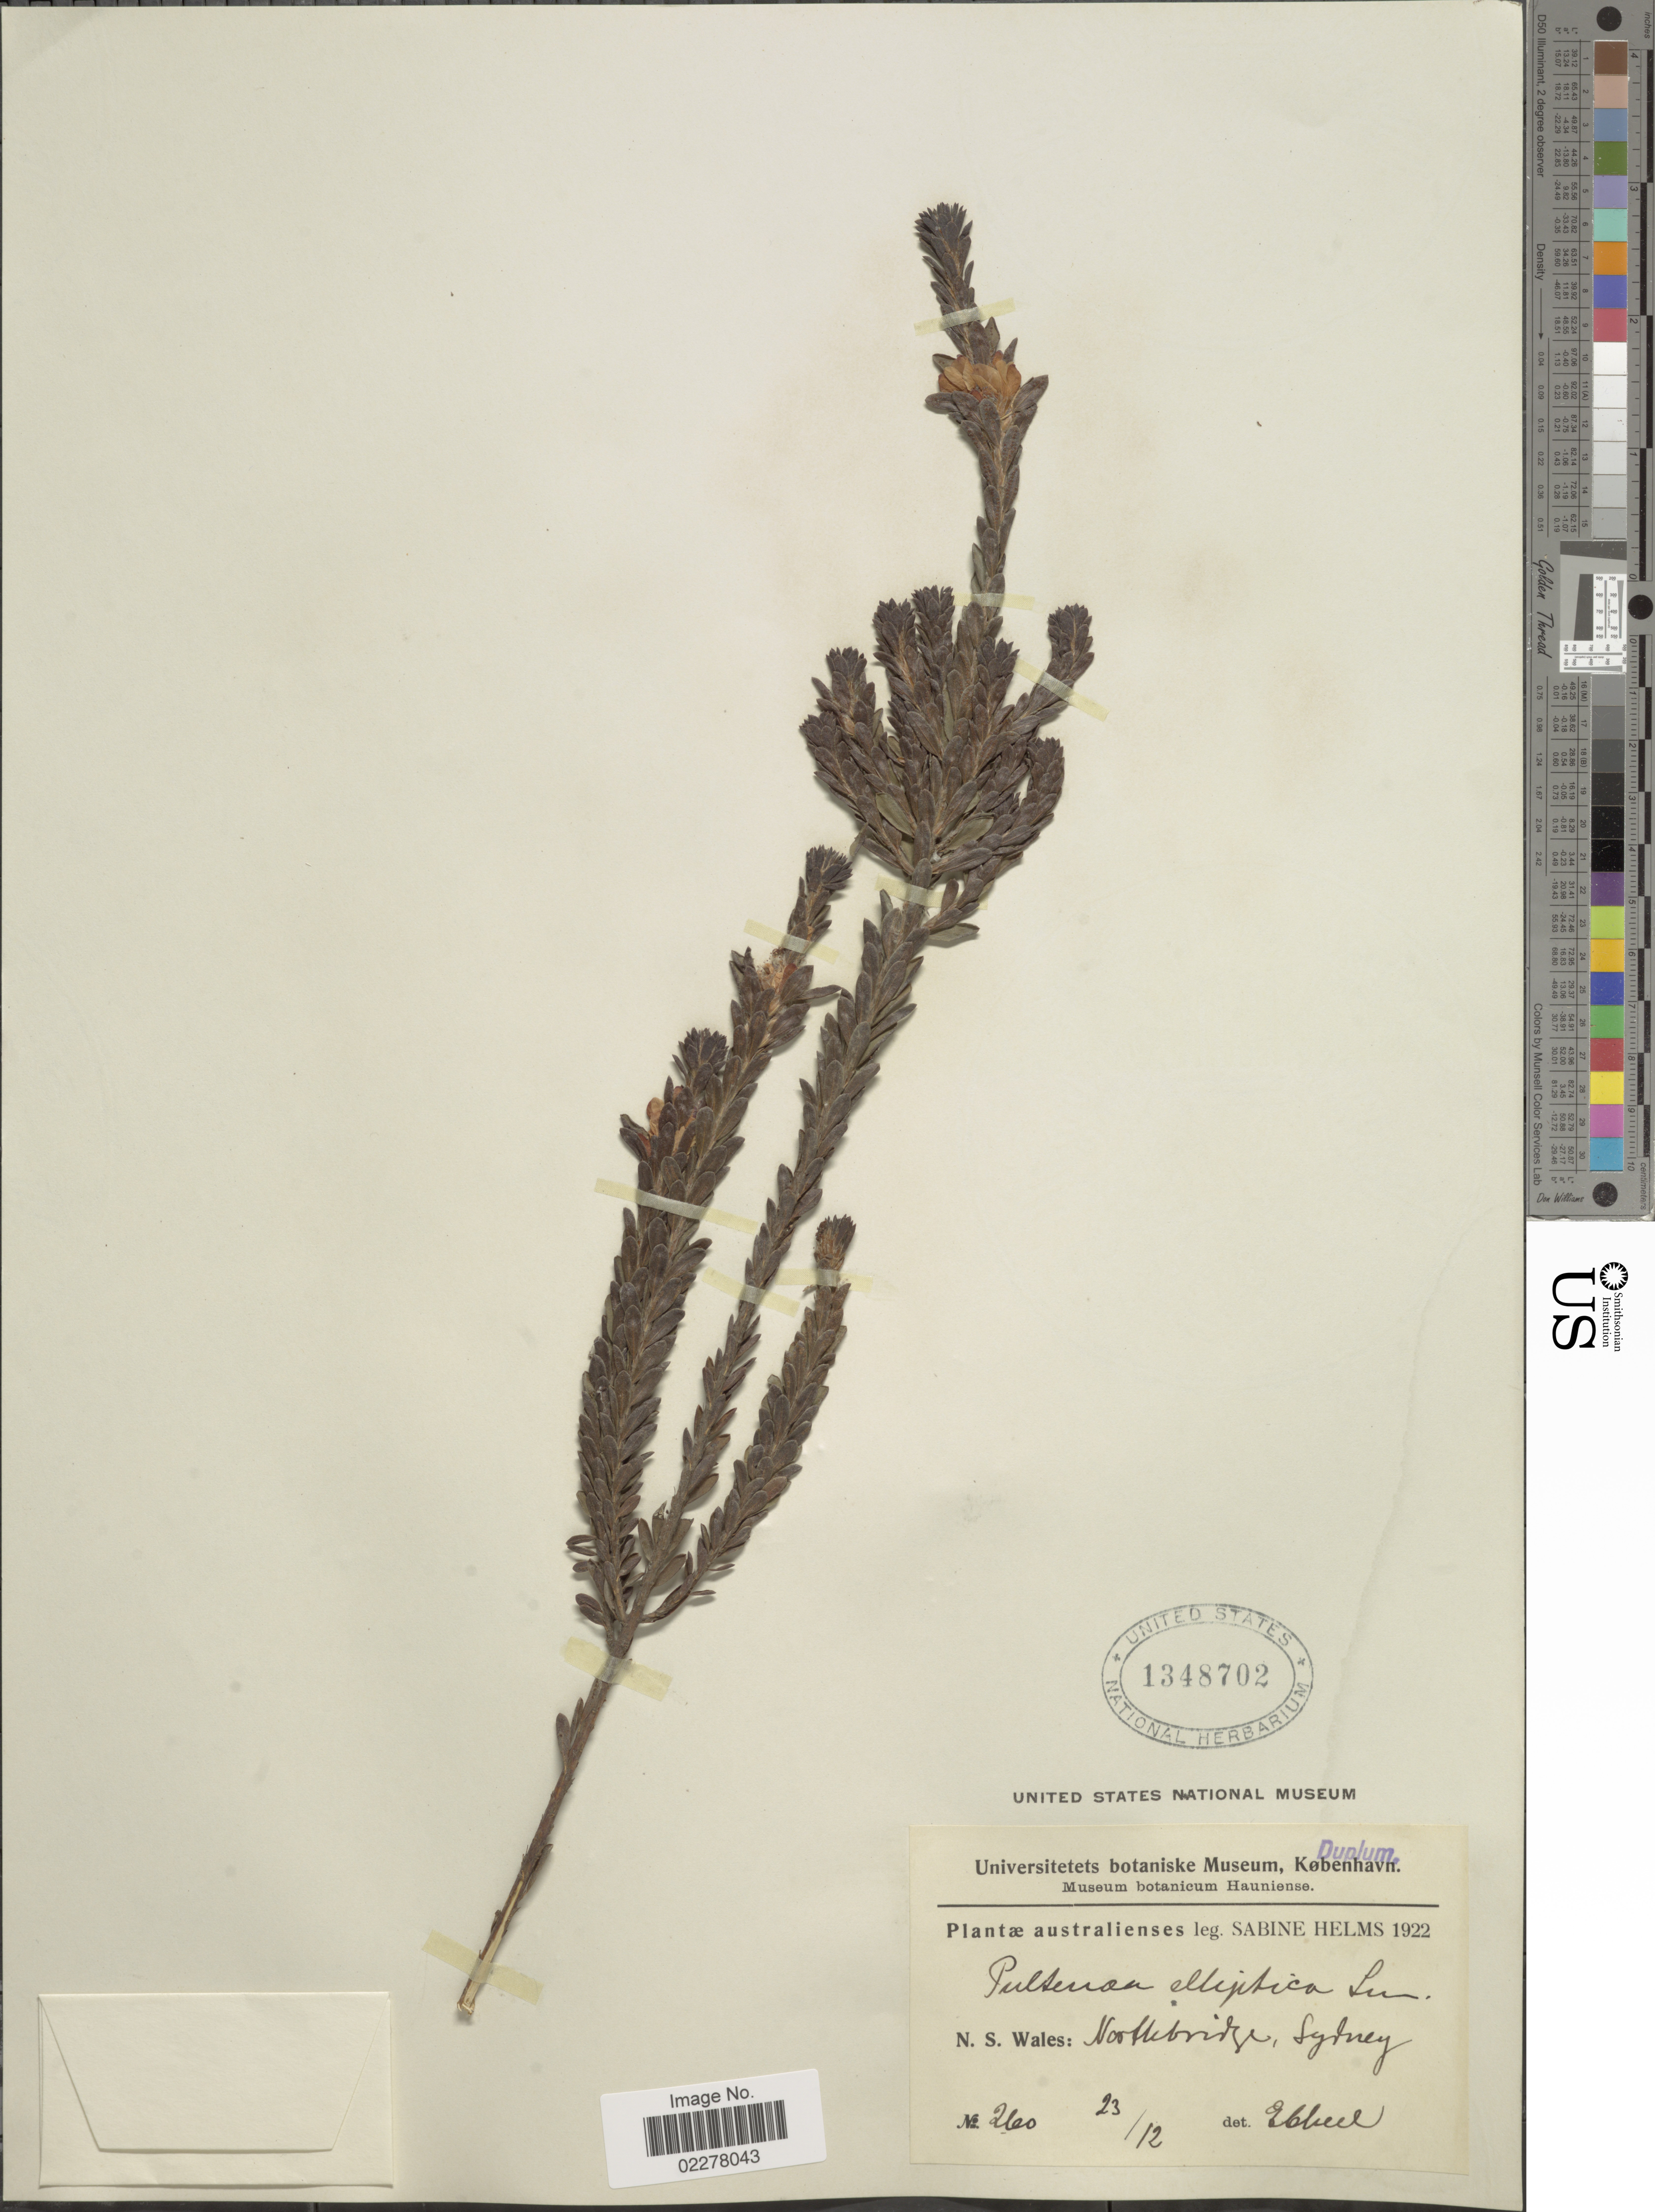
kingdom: Plantae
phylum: Tracheophyta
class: Magnoliopsida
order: Fabales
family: Fabaceae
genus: Pultenaea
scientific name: Pultenaea tuberculata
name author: Pers.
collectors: S. Helms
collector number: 210*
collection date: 1922-12-23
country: Australia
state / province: New South Wales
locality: N.S. Wales : Northbridge, Sydney. Australienses.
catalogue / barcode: US 1348702